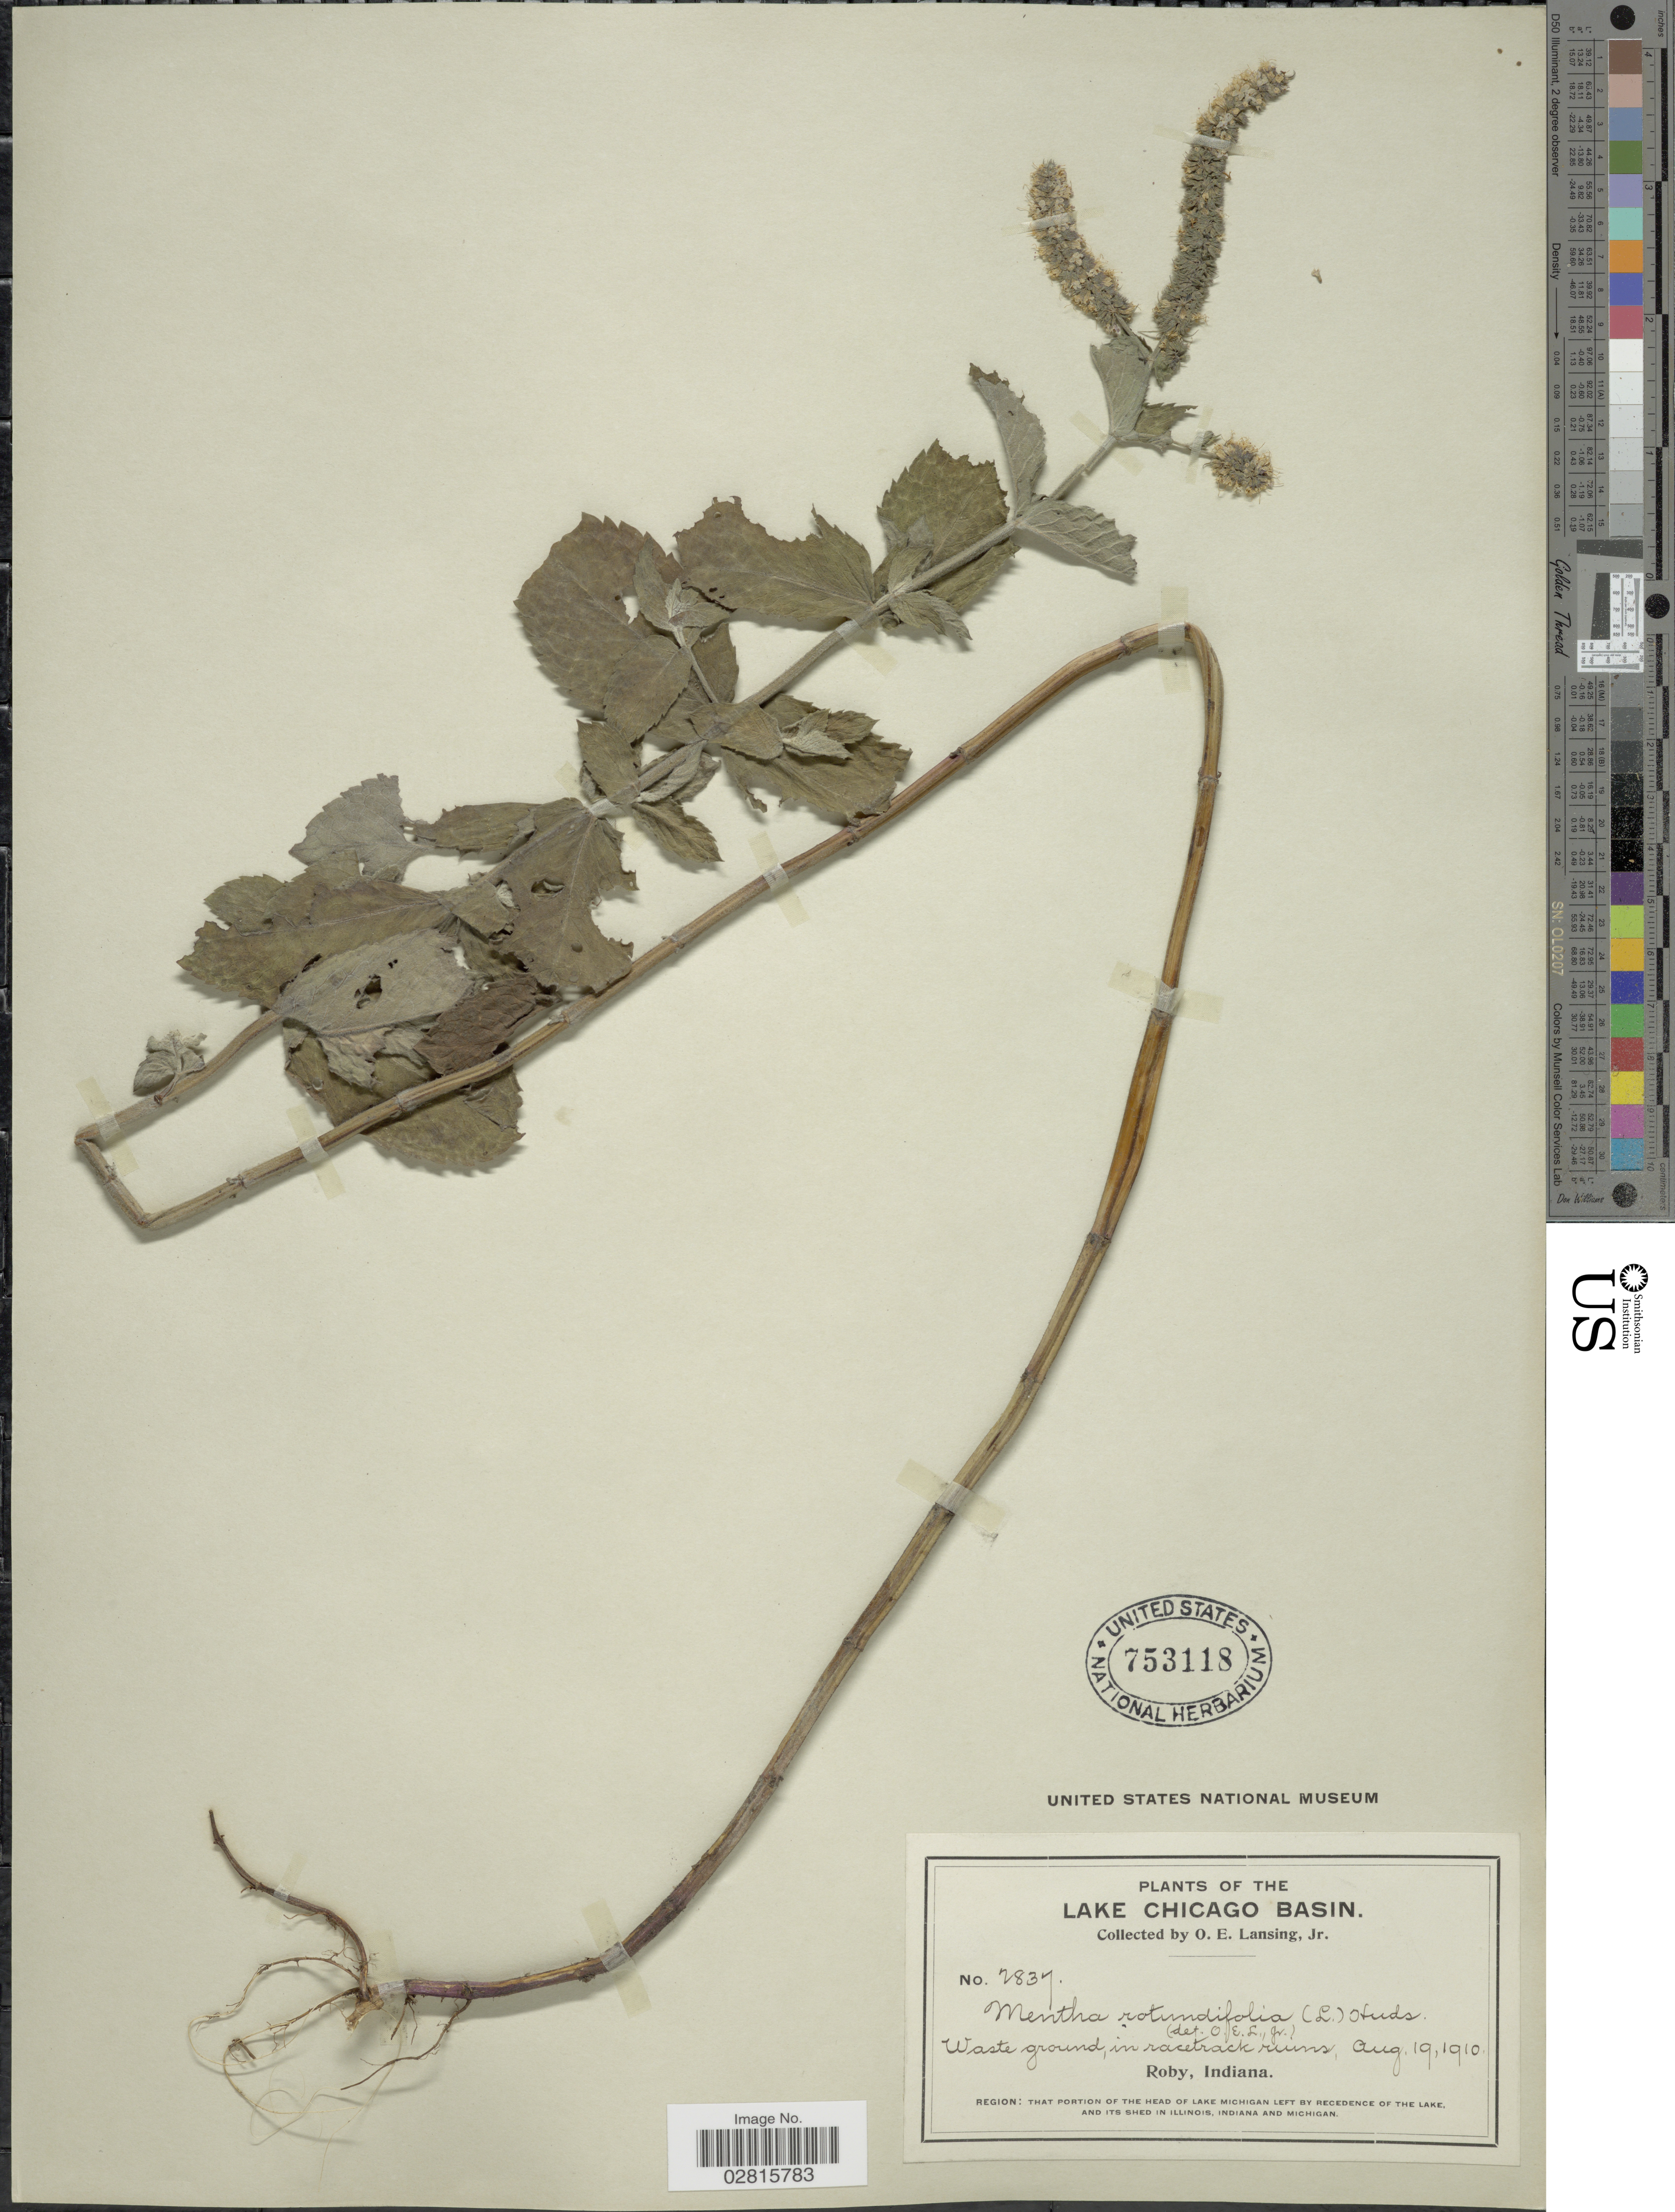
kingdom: Plantae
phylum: Tracheophyta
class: Magnoliopsida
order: Lamiales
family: Lamiaceae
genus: Mentha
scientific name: Mentha rotundifolia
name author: (L.) Huds.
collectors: O. Lansing Jr.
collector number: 2837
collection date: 1910-08-19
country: United States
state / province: Indiana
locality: Lake Chicago Basin, Roby, Region: that portion of the head of Lake Michigan left by Recedence of the lake, and its shed in Illinois, Indiana and Michigan.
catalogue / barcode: US 753118